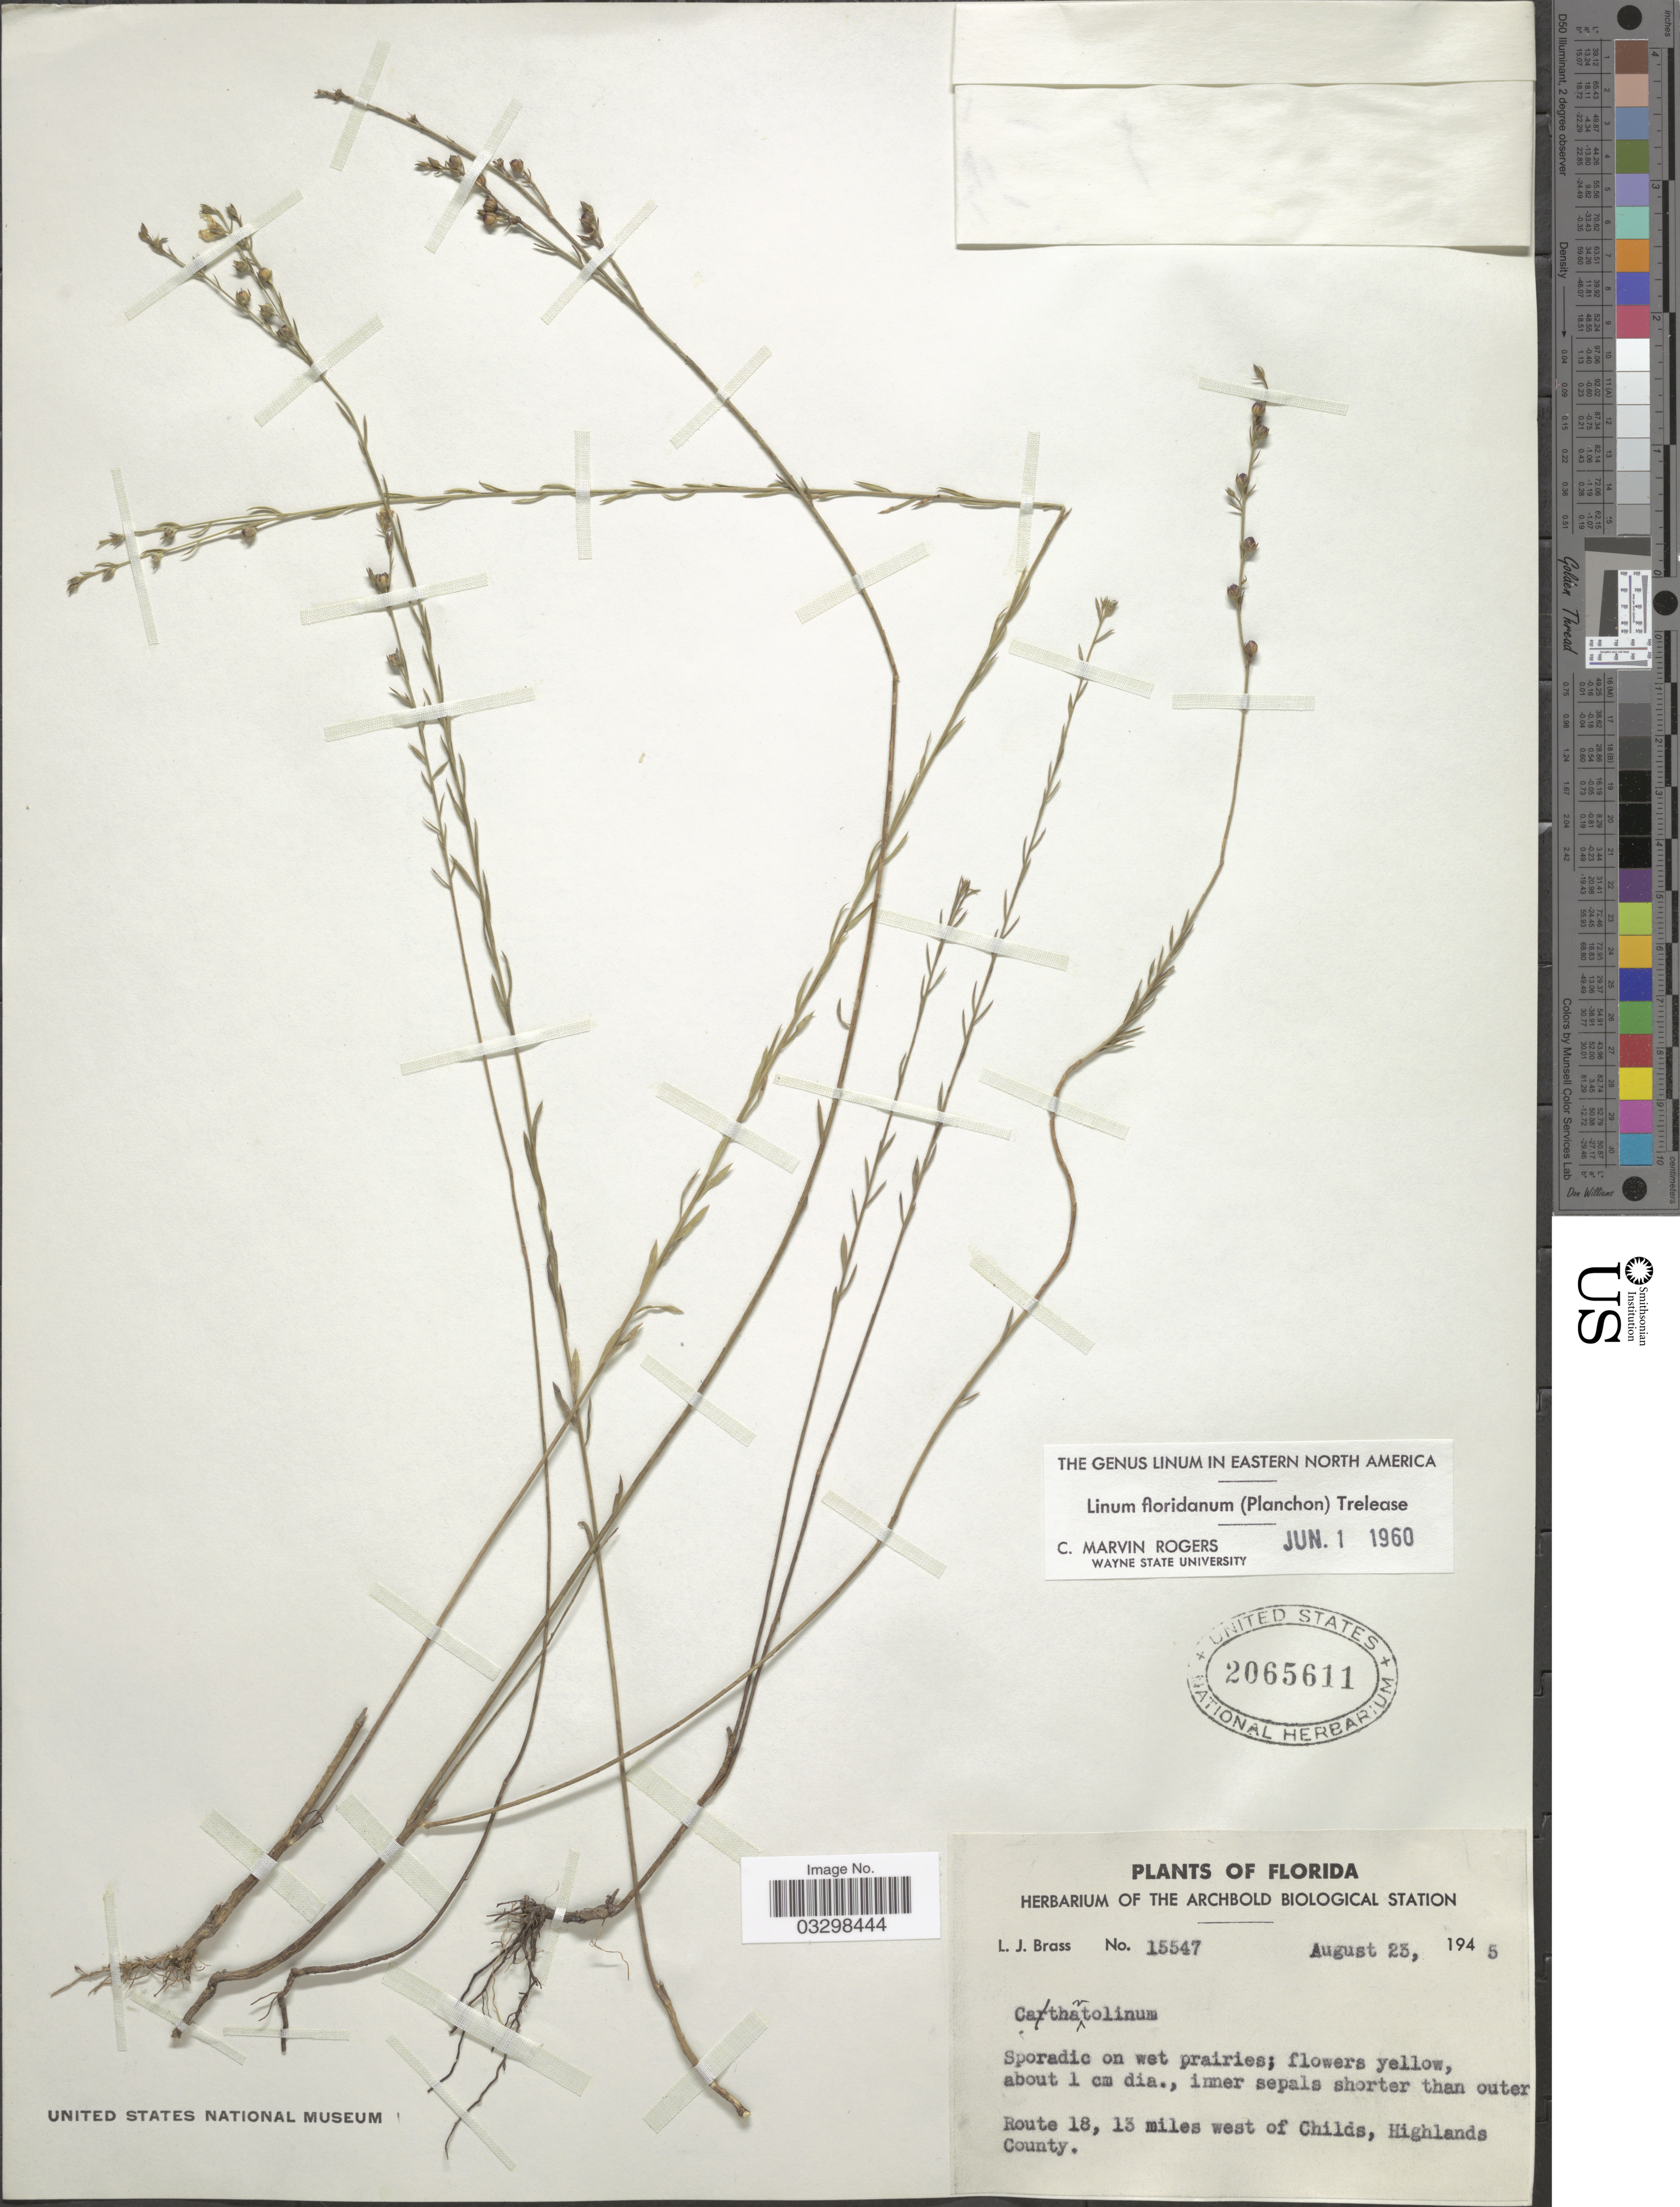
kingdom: Plantae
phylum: Tracheophyta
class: Magnoliopsida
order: Malpighiales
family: Linaceae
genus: Linum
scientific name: Linum floridanum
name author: (Planch.) Trel.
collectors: L. J. Brass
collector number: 15547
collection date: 1945-08-23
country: United States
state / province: Florida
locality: Route 18, 13 miles west of Childs, Highlands County.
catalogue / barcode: US 2065611